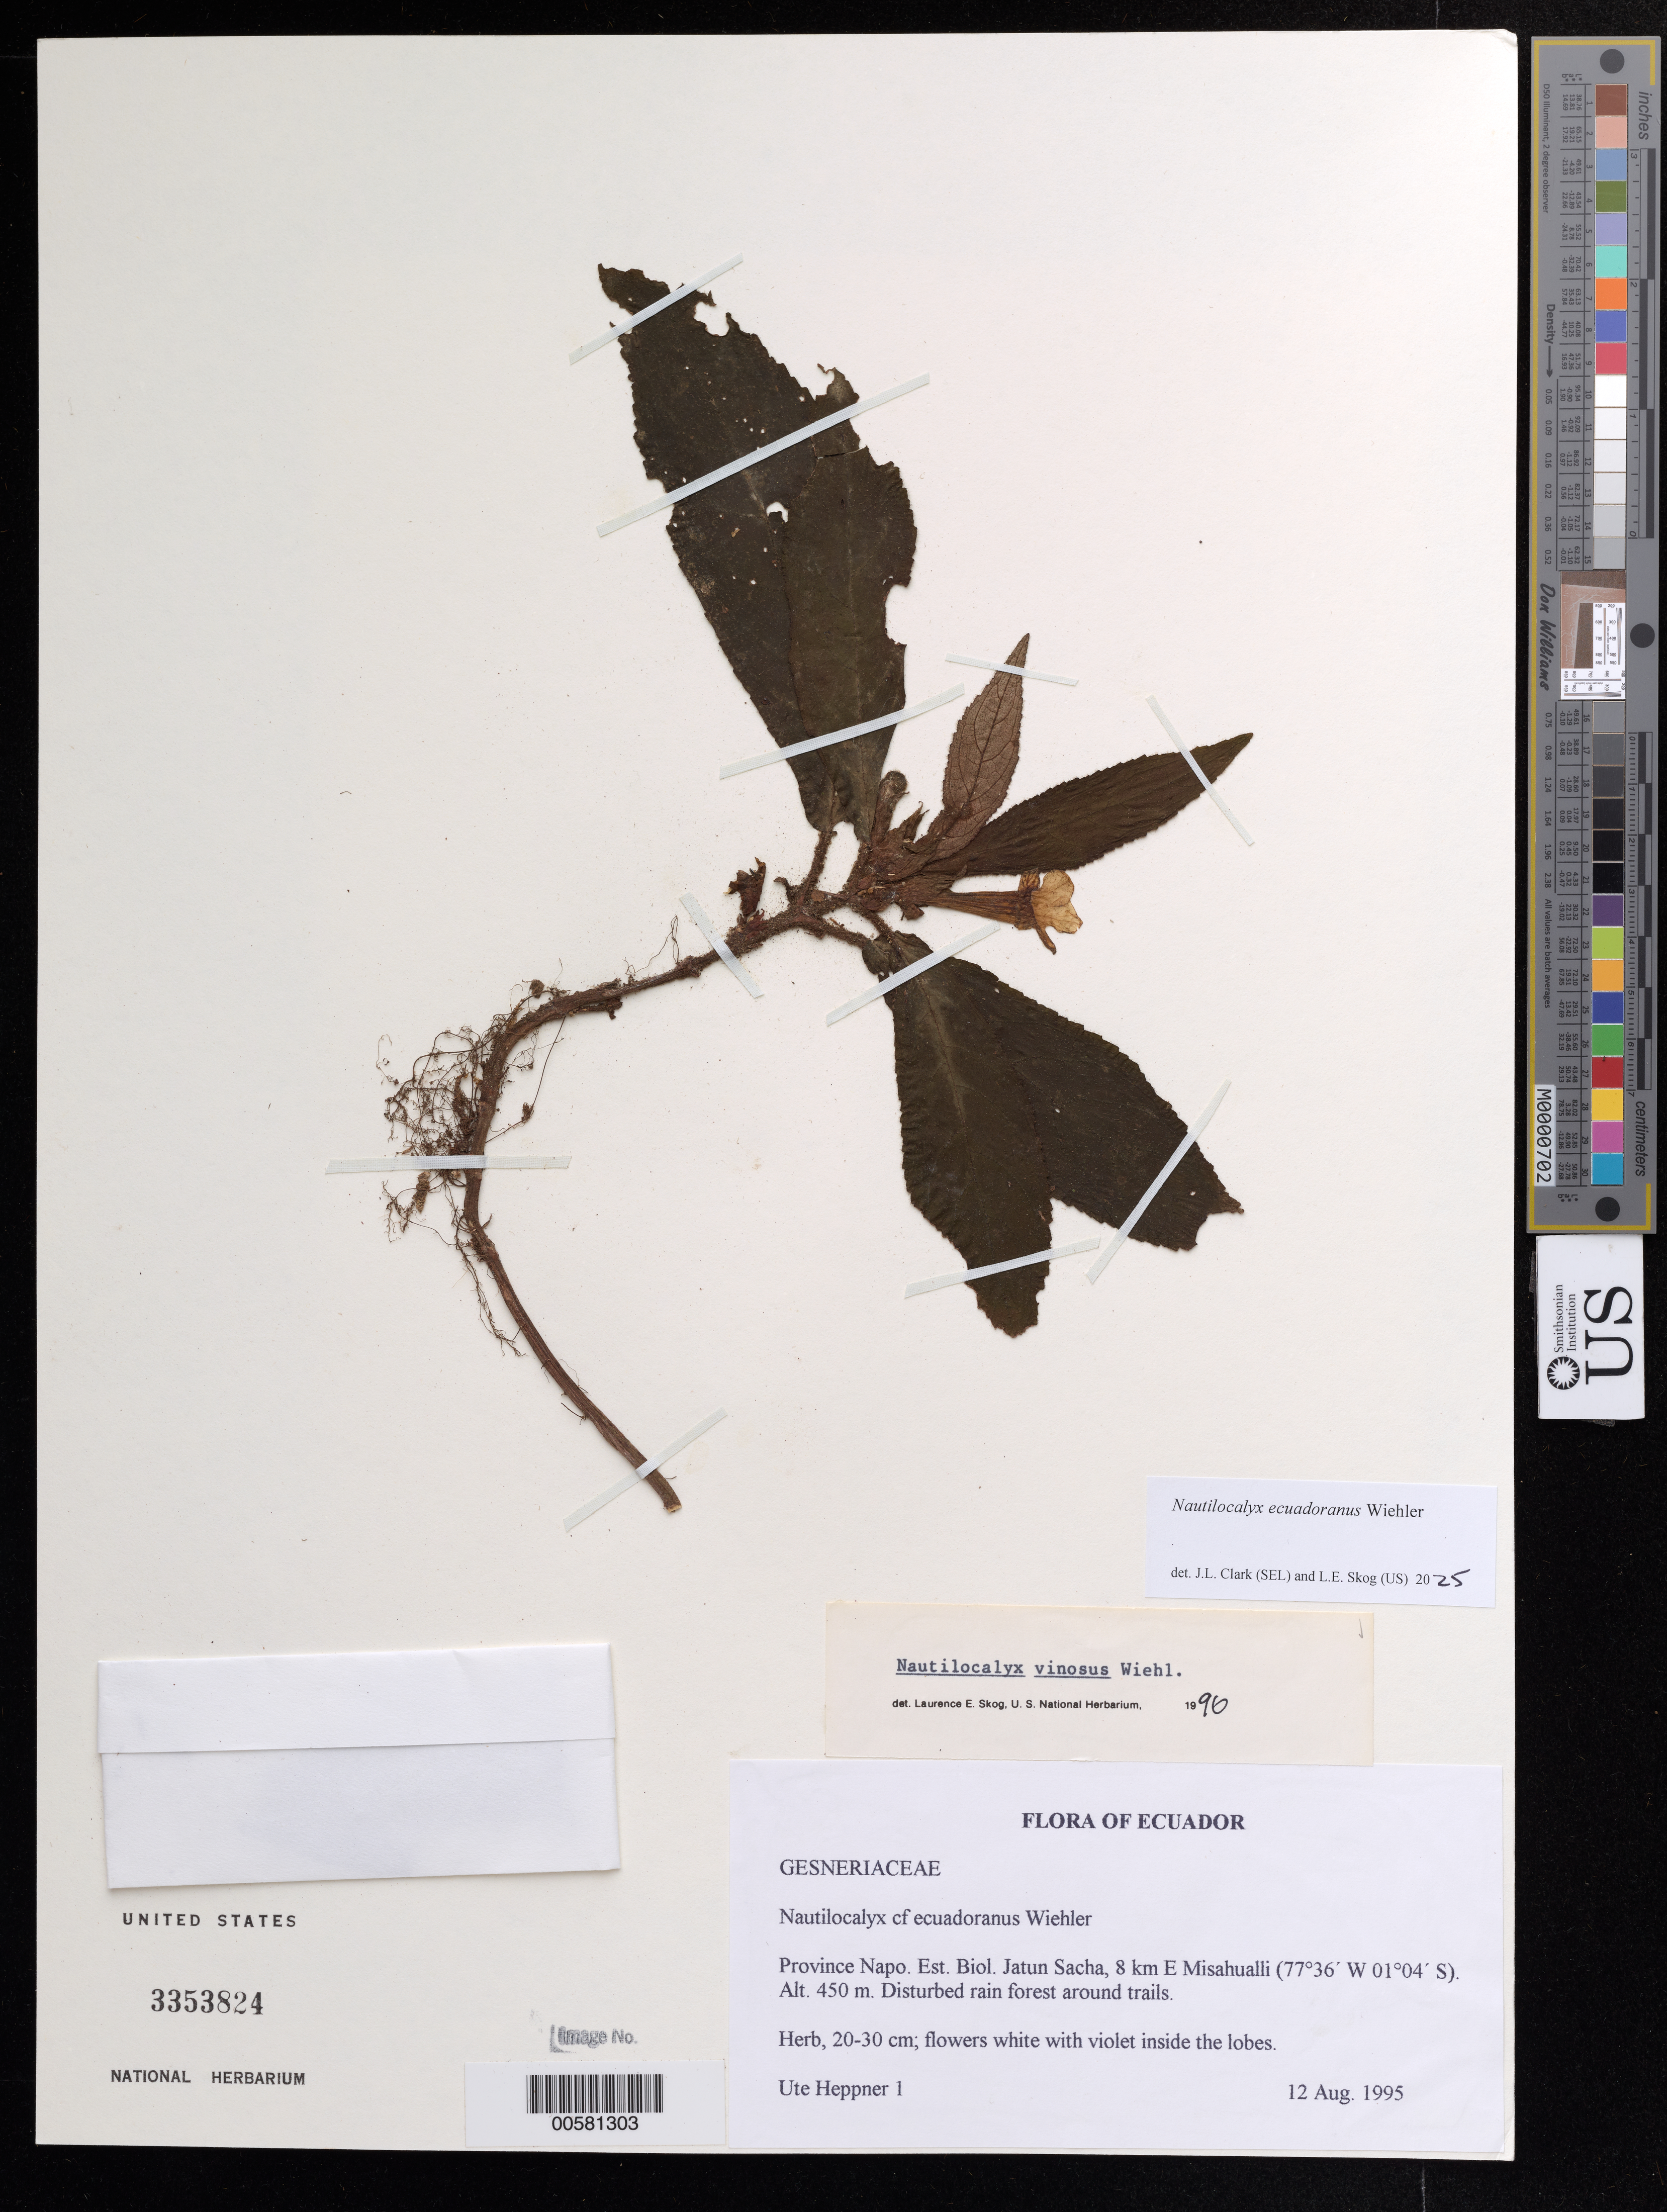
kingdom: Plantae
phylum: Tracheophyta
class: Magnoliopsida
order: Lamiales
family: Gesneriaceae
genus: Nautilocalyx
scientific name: Nautilocalyx ecuadoranus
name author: Wiehler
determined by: Clark, J. L.; Skog, Laurence E.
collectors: U. Heppner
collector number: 1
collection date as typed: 12 Aug 1995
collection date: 1995-08-12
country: Ecuador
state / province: Napo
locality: Est. Biol. Jatun Sacha, 8 km E Misahualli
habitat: Disturbed rain forest around trails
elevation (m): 450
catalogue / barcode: US 3353824